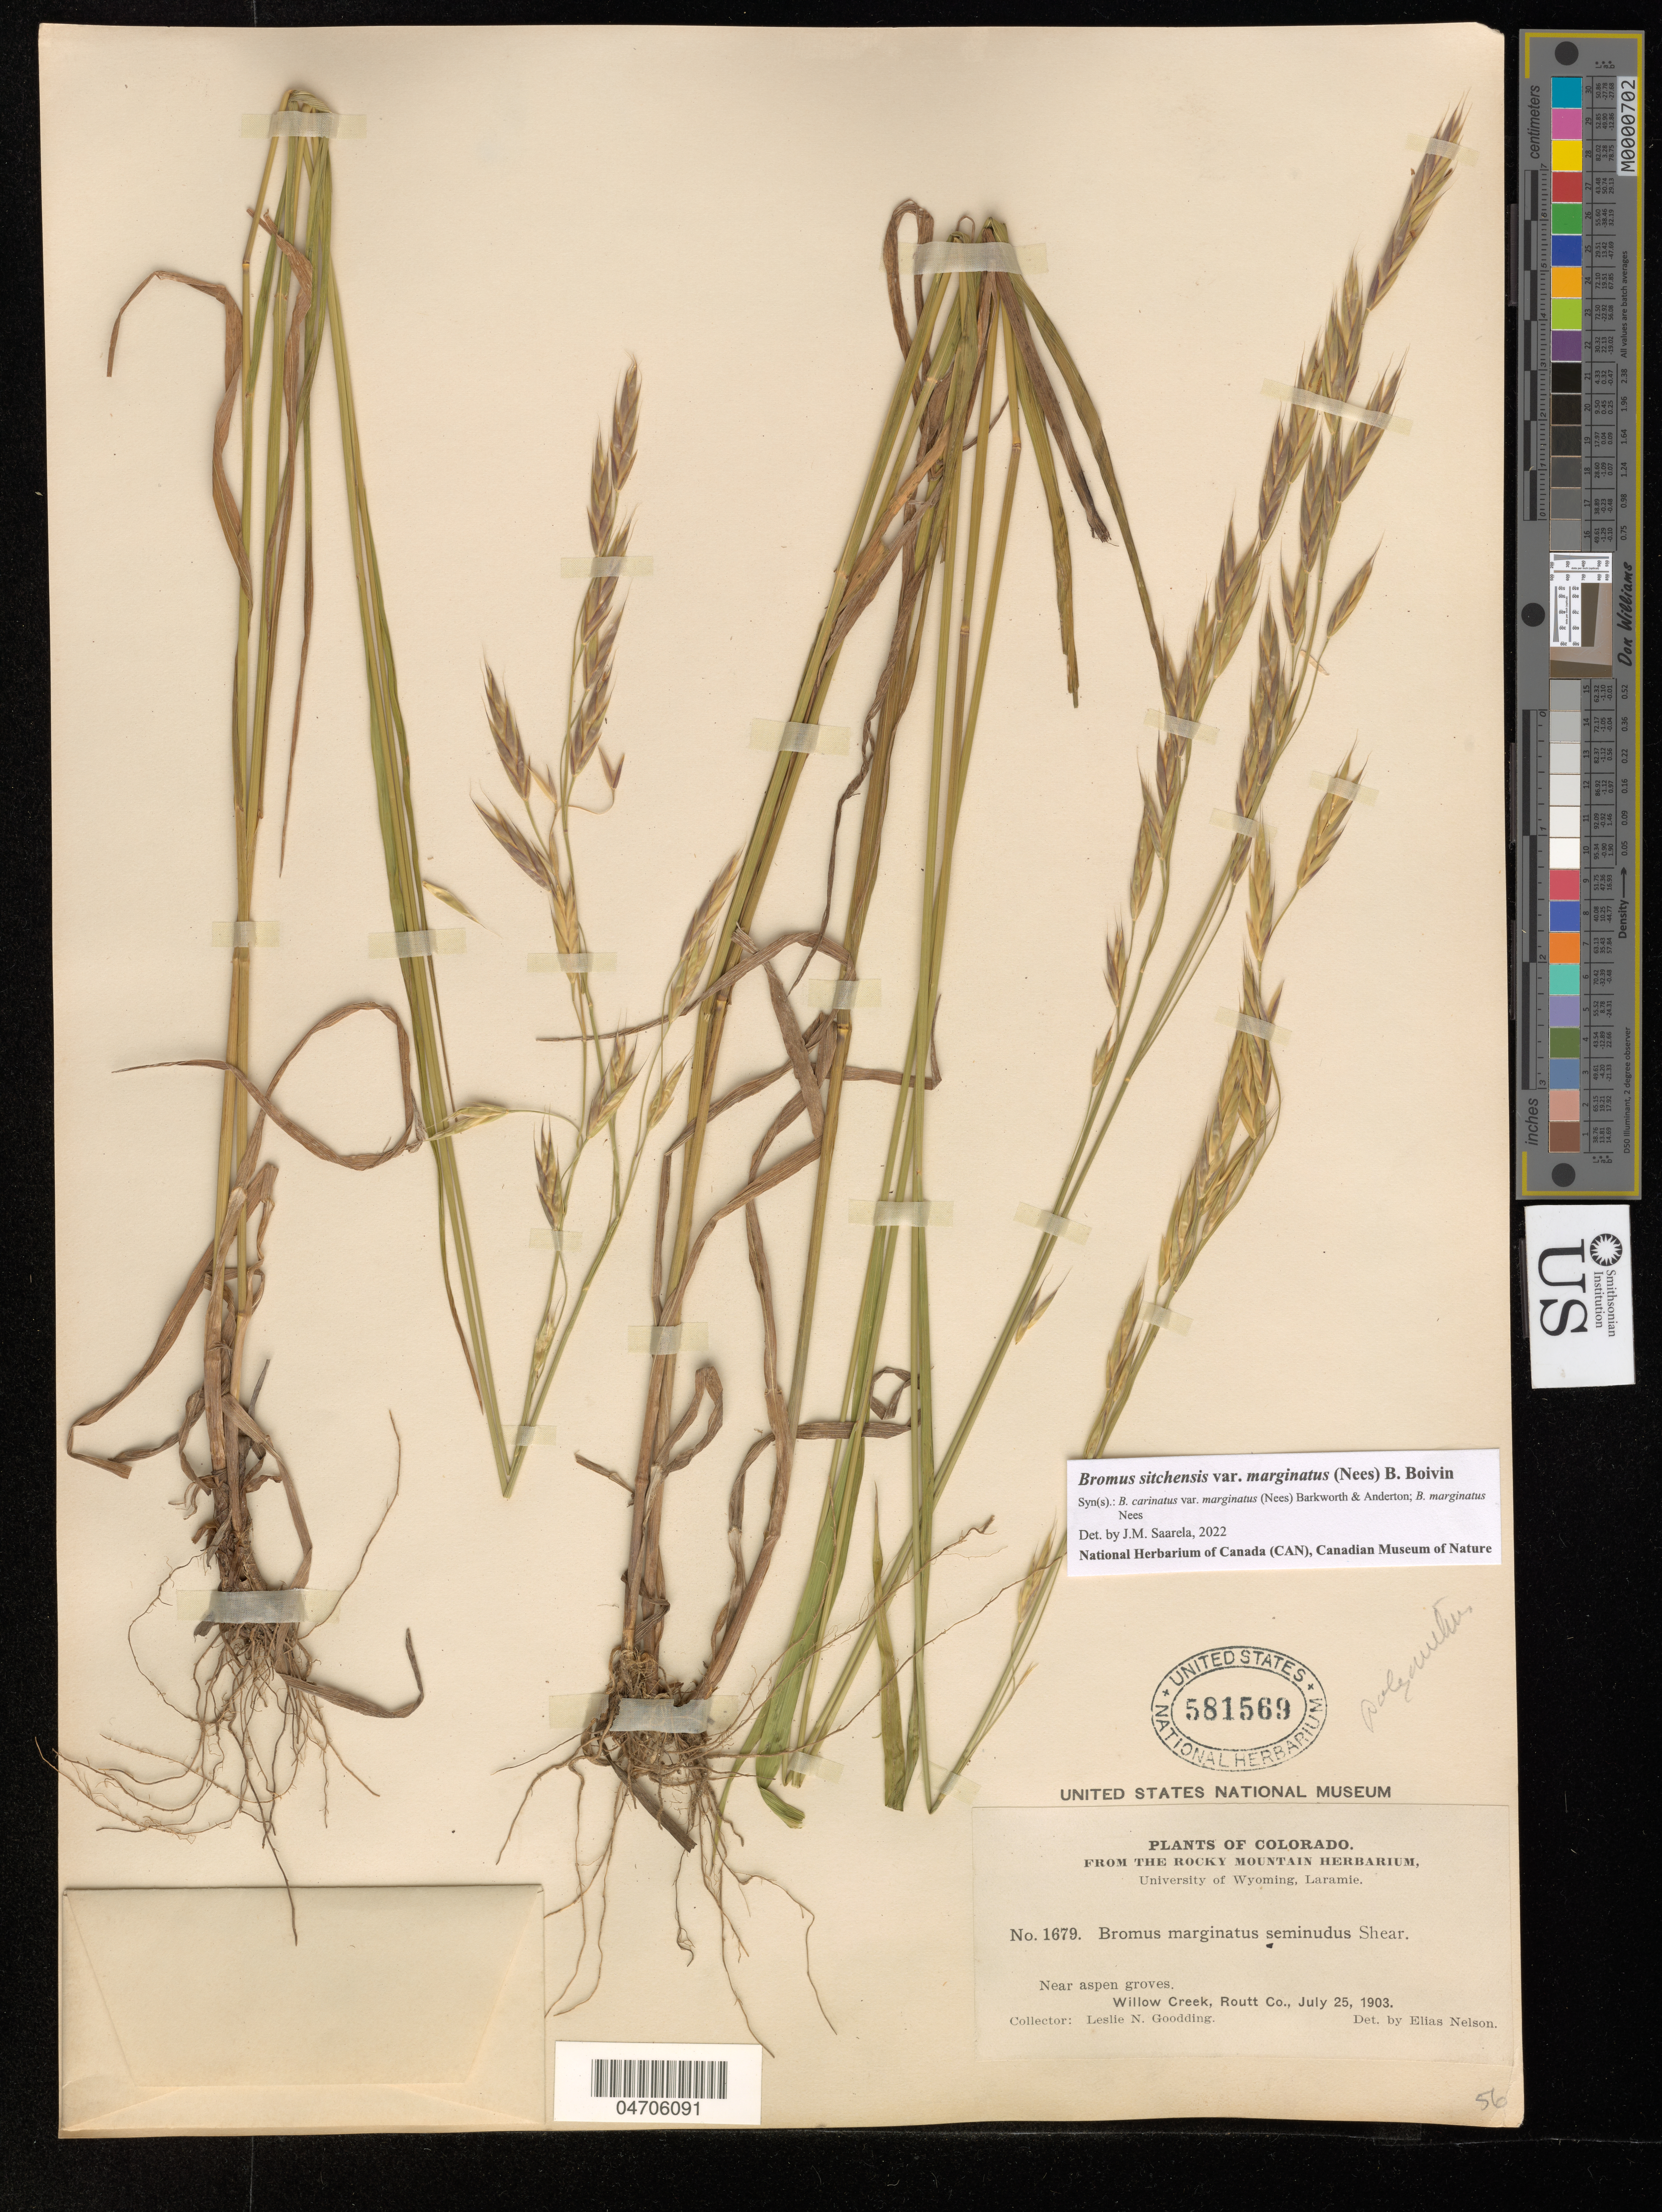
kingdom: Plantae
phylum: Tracheophyta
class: Liliopsida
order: Poales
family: Poaceae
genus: Bromus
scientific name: Bromus carinatus var. marginatus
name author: (Nees ex Steud.) Barkworth & Anderton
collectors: L. N. Goodding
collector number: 1679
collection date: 1903-07-25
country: United States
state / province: Colorado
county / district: Routt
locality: Near aspen groves. Willow Creek, Routt Co.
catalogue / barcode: US 581569